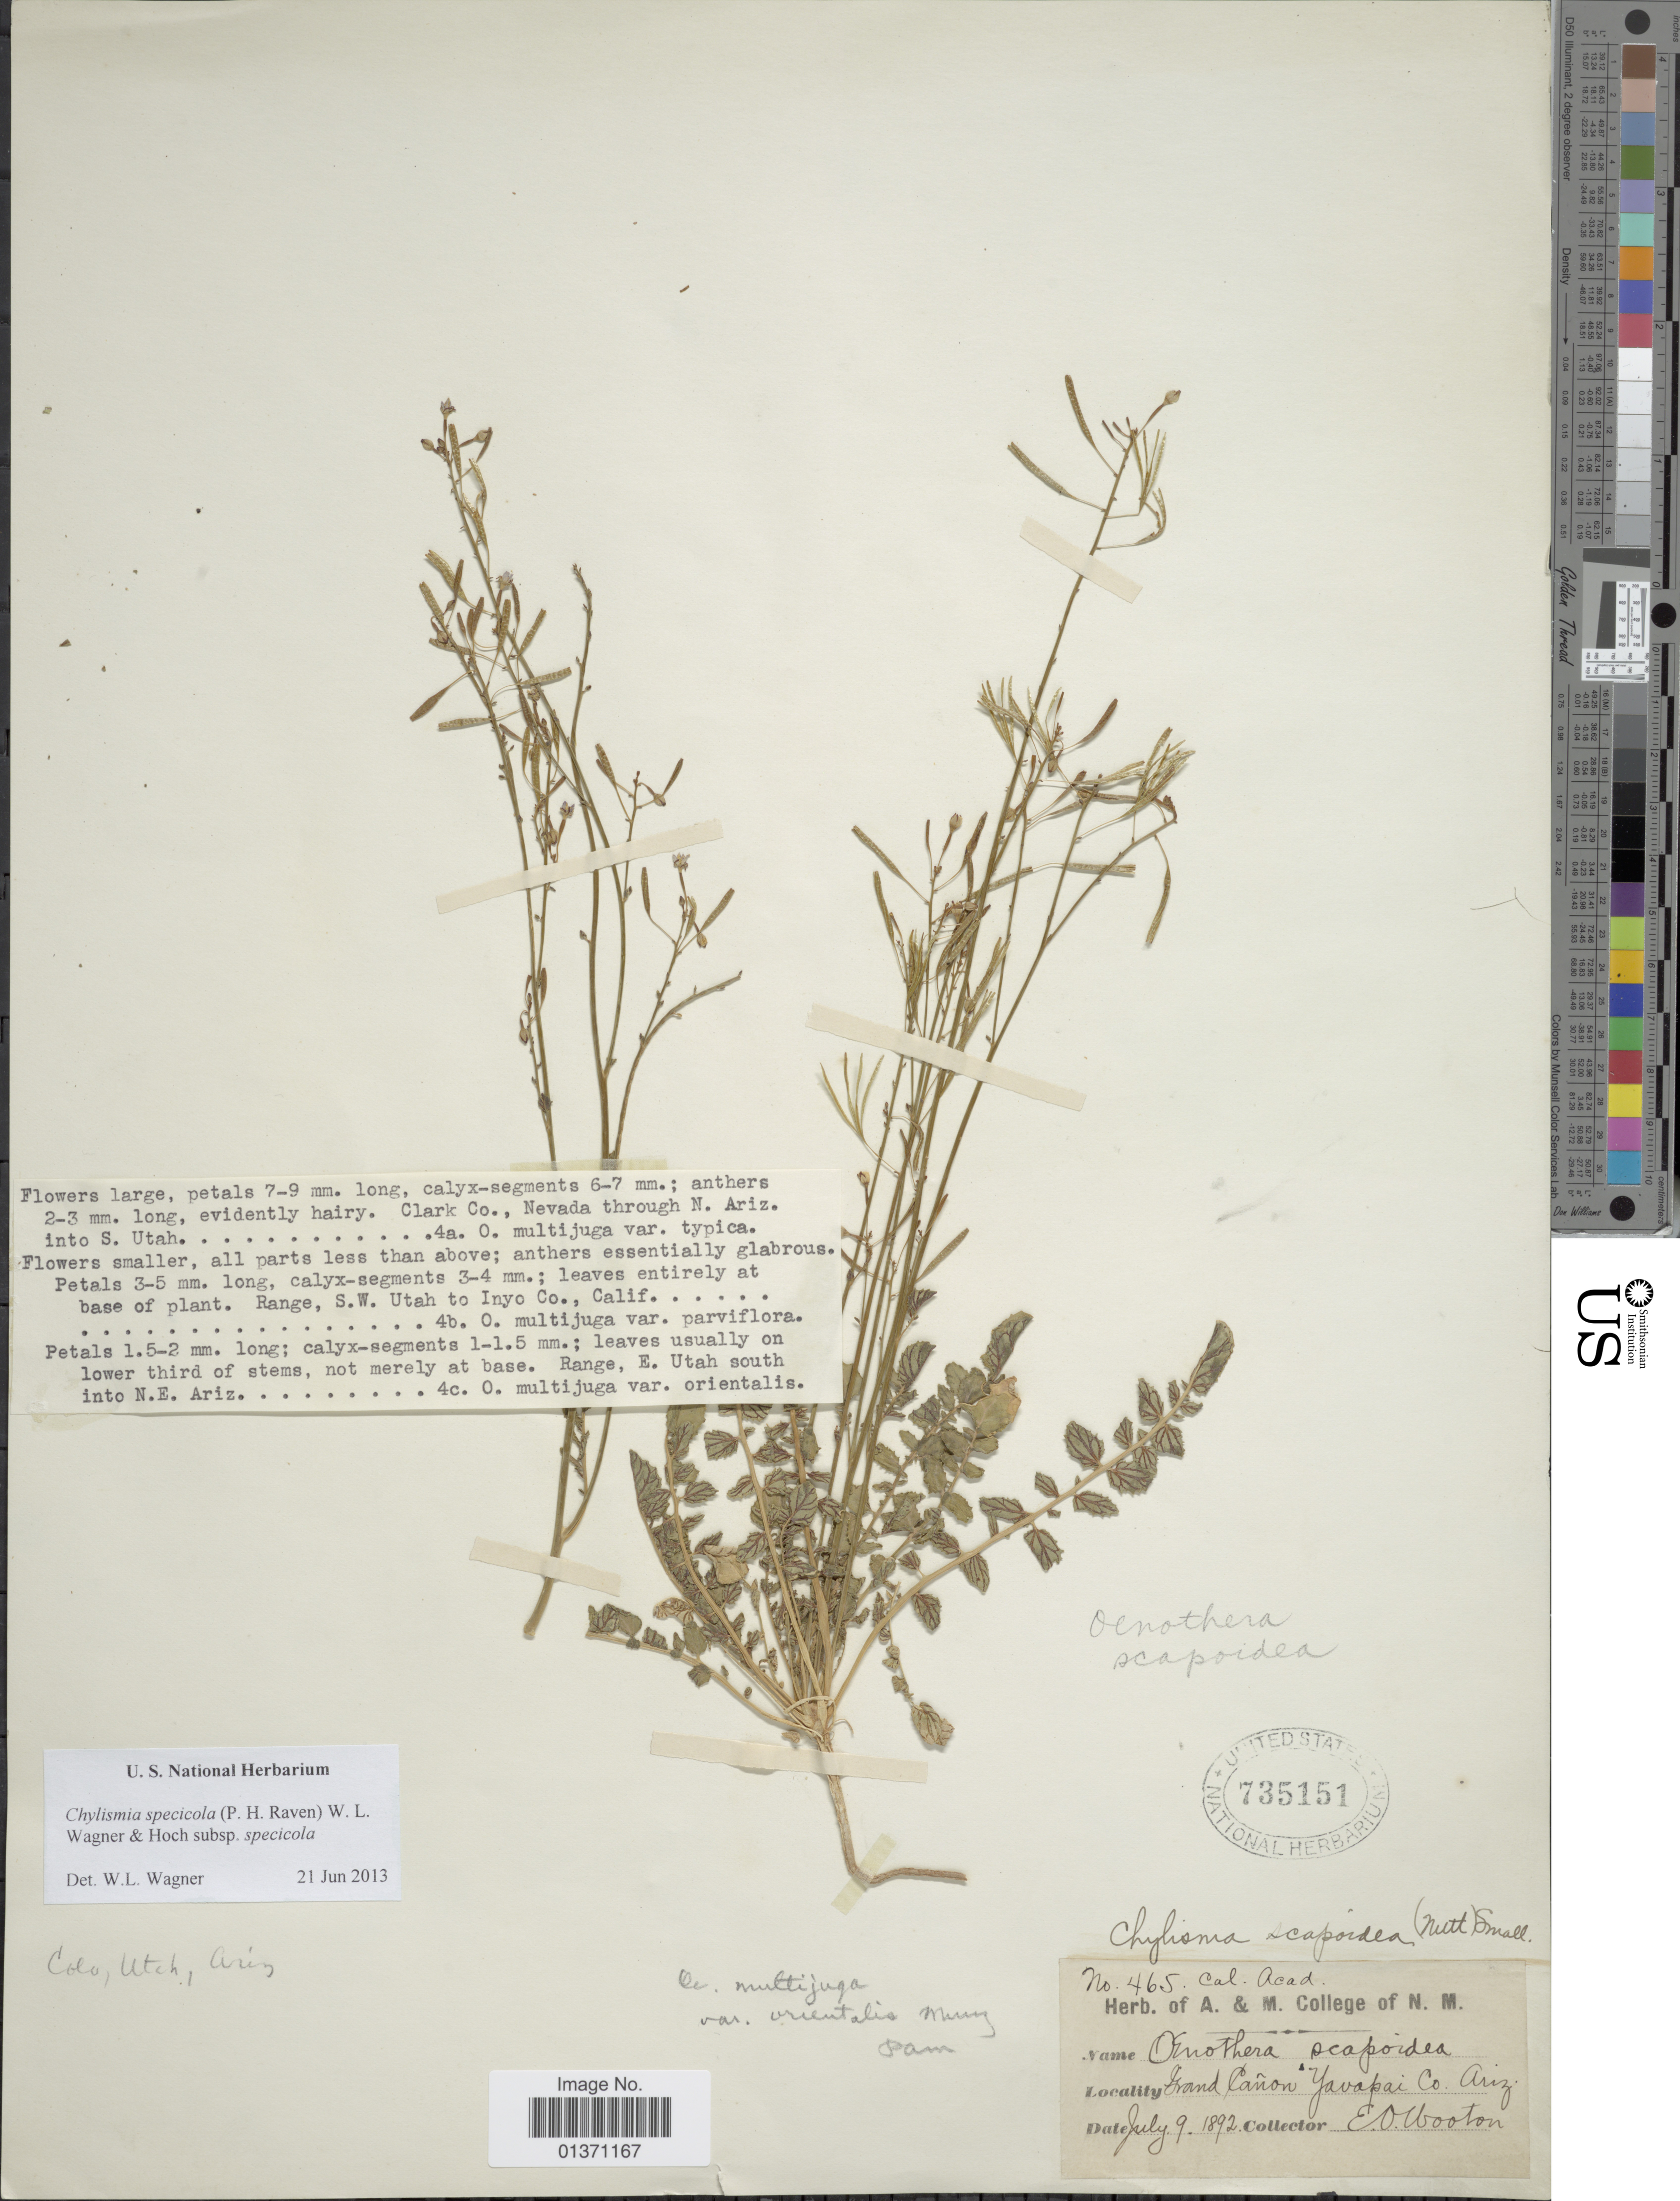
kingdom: Plantae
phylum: Tracheophyta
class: Magnoliopsida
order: Myrtales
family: Onagraceae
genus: Chylismia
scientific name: Chylismia specicola subsp. specicola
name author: (P.H. Raven) W.L. Wagner & Hoch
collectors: E. O. Wooton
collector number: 465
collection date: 1892-07-09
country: United States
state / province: Arizona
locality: Grand Cañon Yavapai Co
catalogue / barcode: US 735151